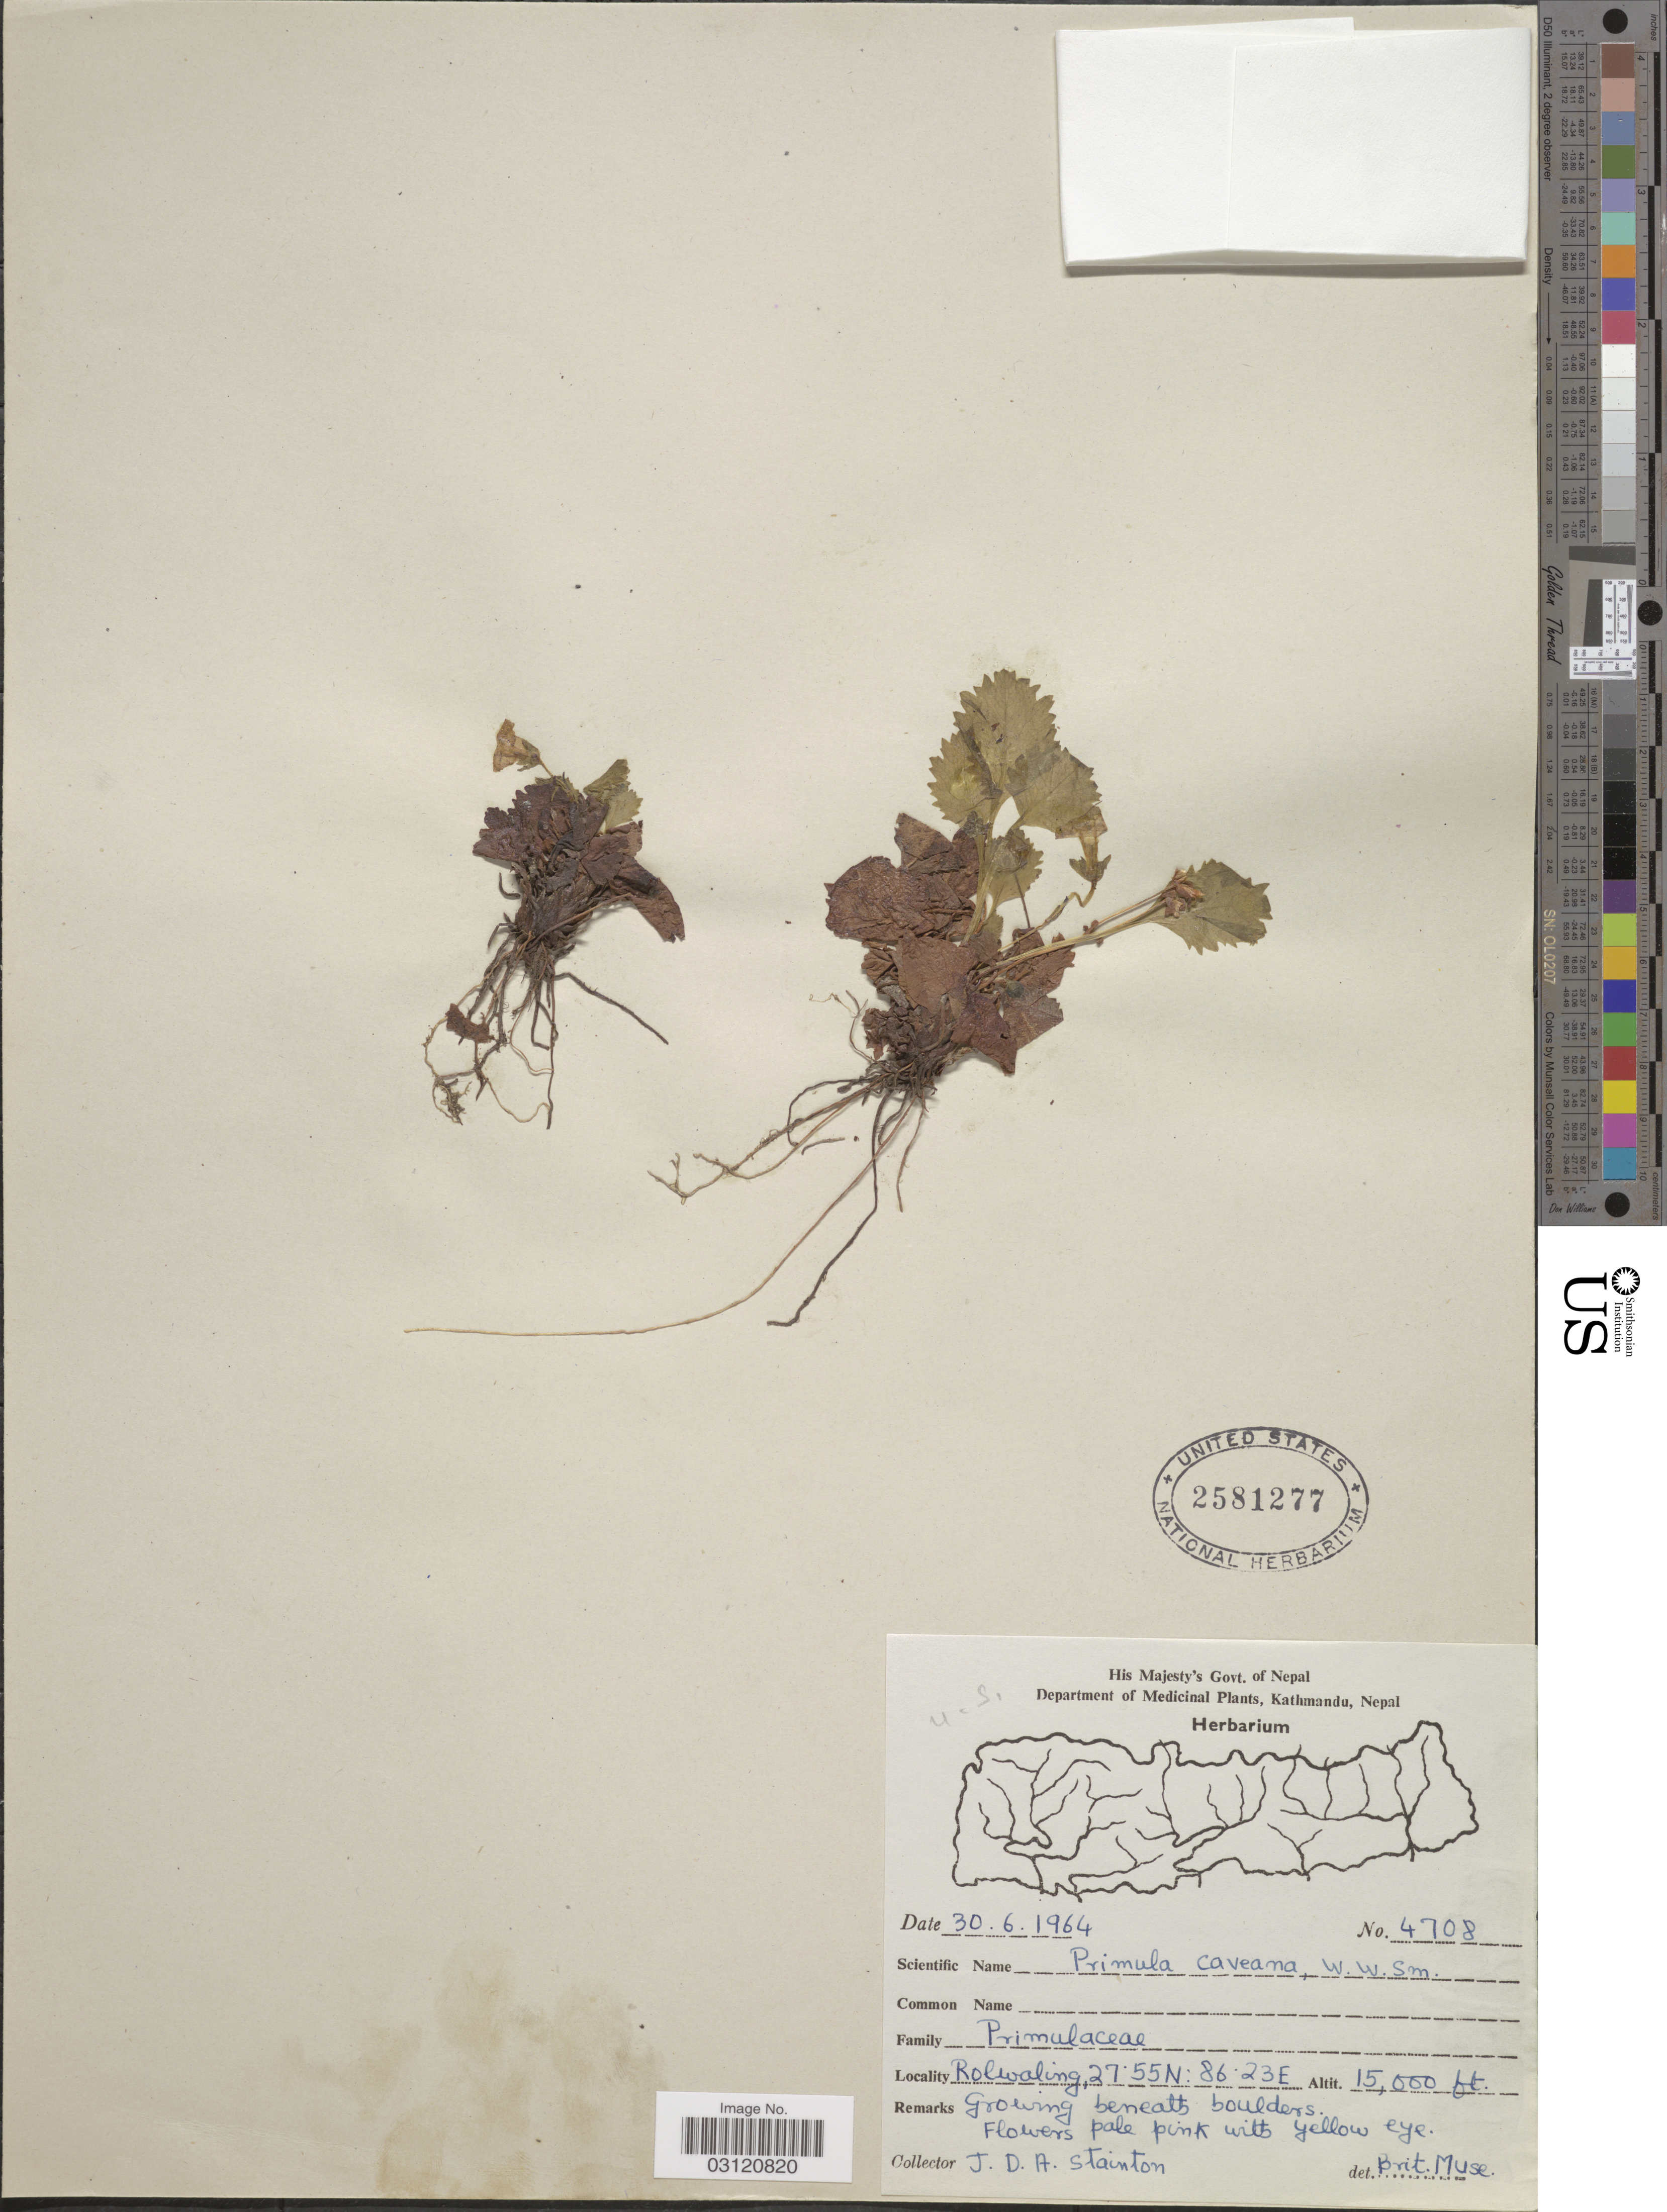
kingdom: Plantae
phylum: Tracheophyta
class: Magnoliopsida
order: Ericales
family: Primulaceae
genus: Primula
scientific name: Primula caveana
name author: W.W. Sm.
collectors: J. Stainton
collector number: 4708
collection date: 1964-06-30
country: Nepal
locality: Rolwalling.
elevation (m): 4572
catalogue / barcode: US 2581277